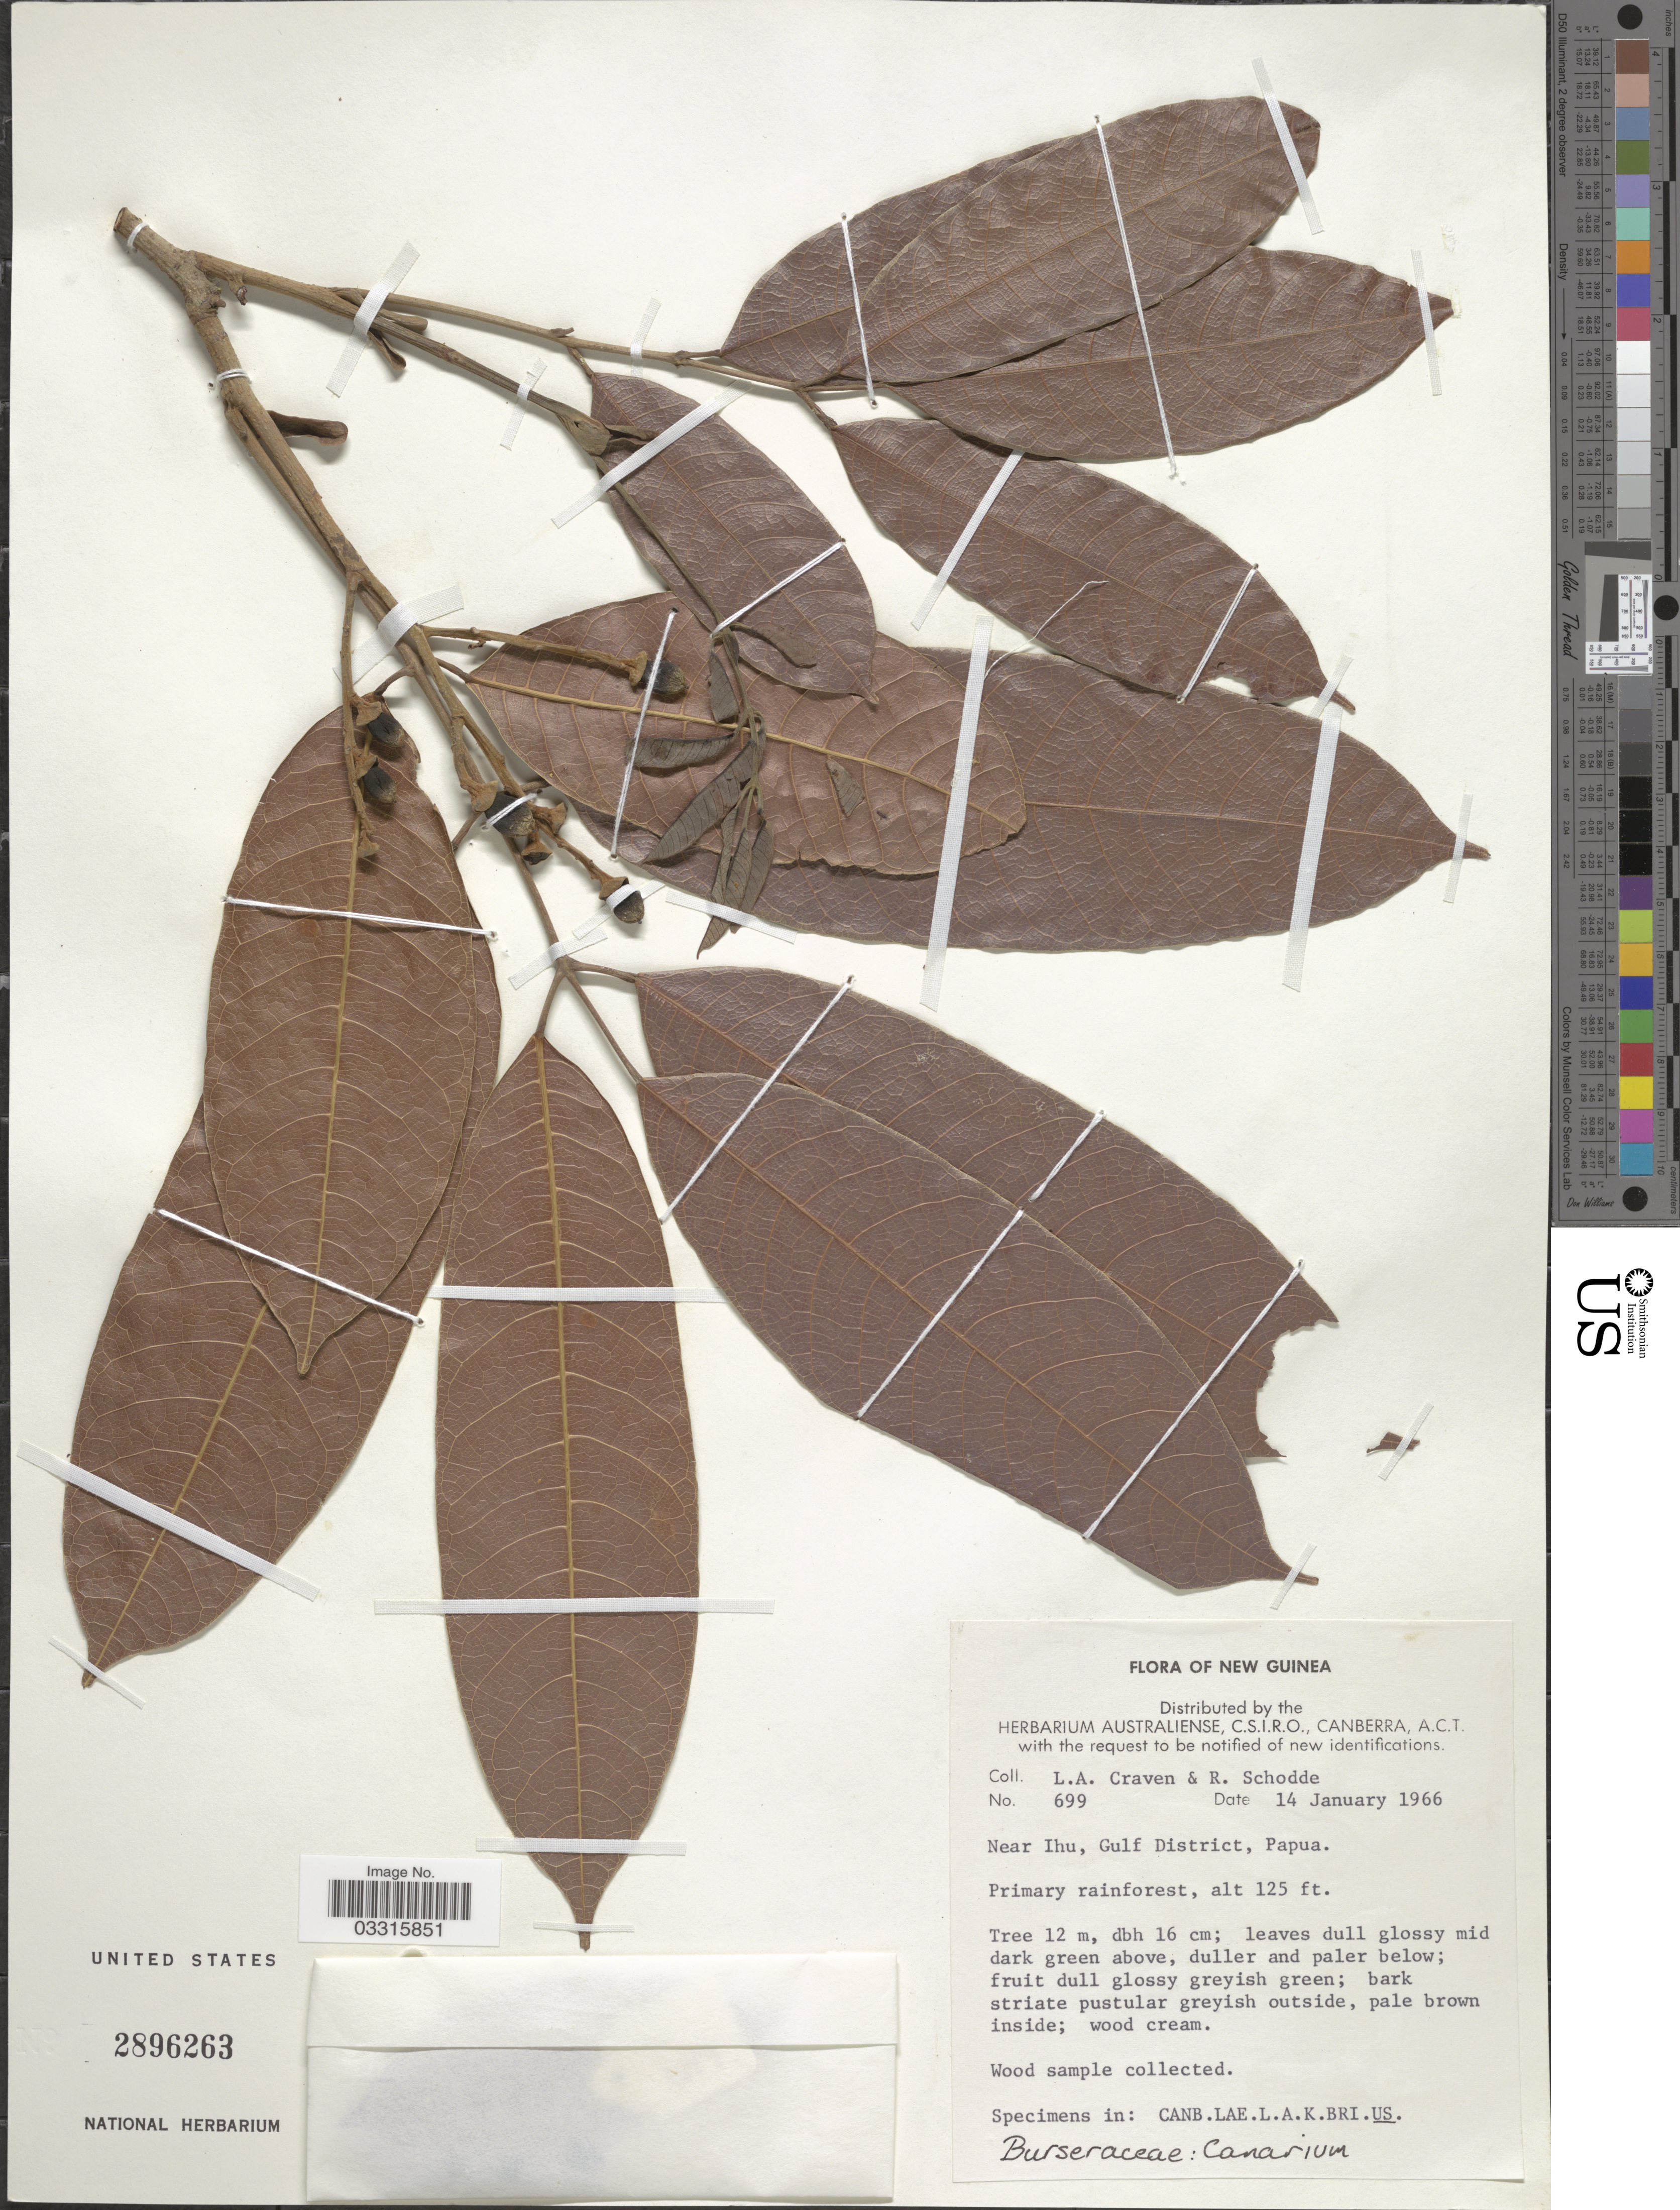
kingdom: Plantae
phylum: Tracheophyta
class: Magnoliopsida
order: Sapindales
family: Burseraceae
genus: Canarium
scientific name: Canarium sp.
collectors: L. A. Craven & R. Schodde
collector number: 699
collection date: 1966-01-14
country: Papua New Guinea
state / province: Gulf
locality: New Guinea. Near Ihu, Gulf District, Papua.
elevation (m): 38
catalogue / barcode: US 2896263